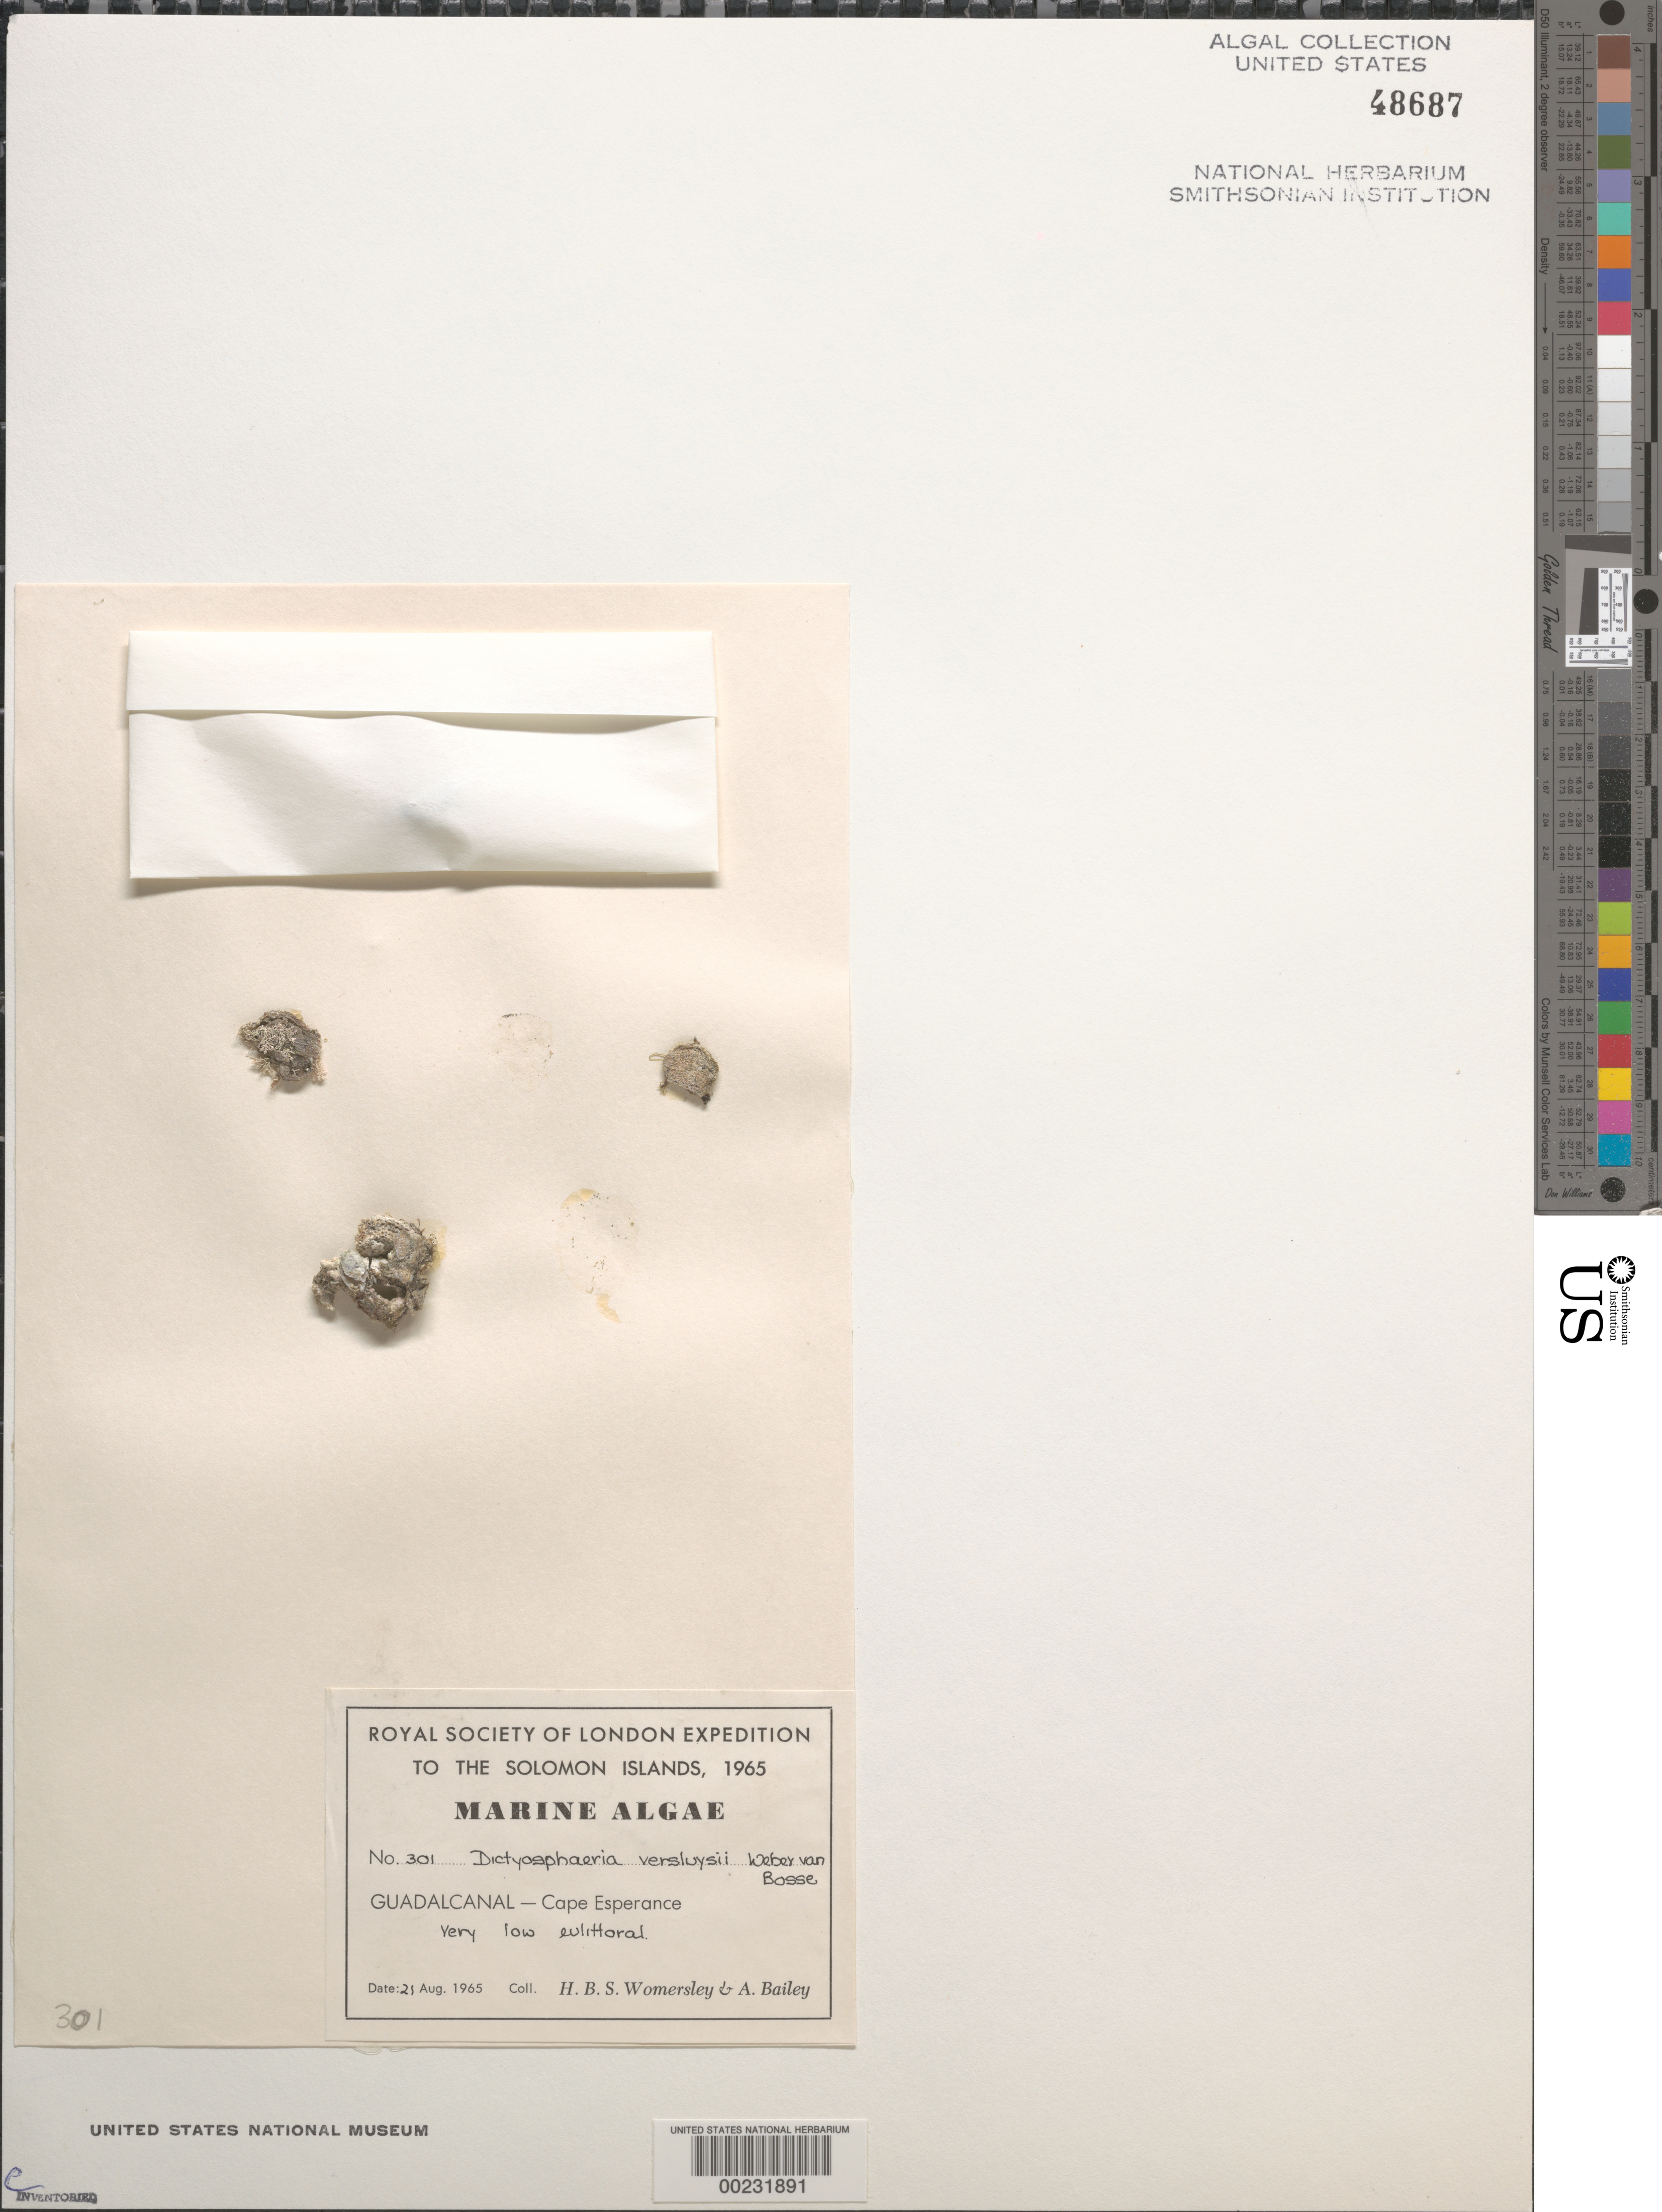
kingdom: Plantae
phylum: Chlorophyta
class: Ulvophyceae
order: Siphonocladales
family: Siphonocladaceae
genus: Dictyosphaeria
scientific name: Dictyosphaeria versluysii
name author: Weber Bosse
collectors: H. B. S. Womersley & A. Bailey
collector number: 301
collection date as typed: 21 Aug 1965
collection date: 1965-08-21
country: Solomon Islands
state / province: Guadalcanal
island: Guadalcanal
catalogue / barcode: US 48687